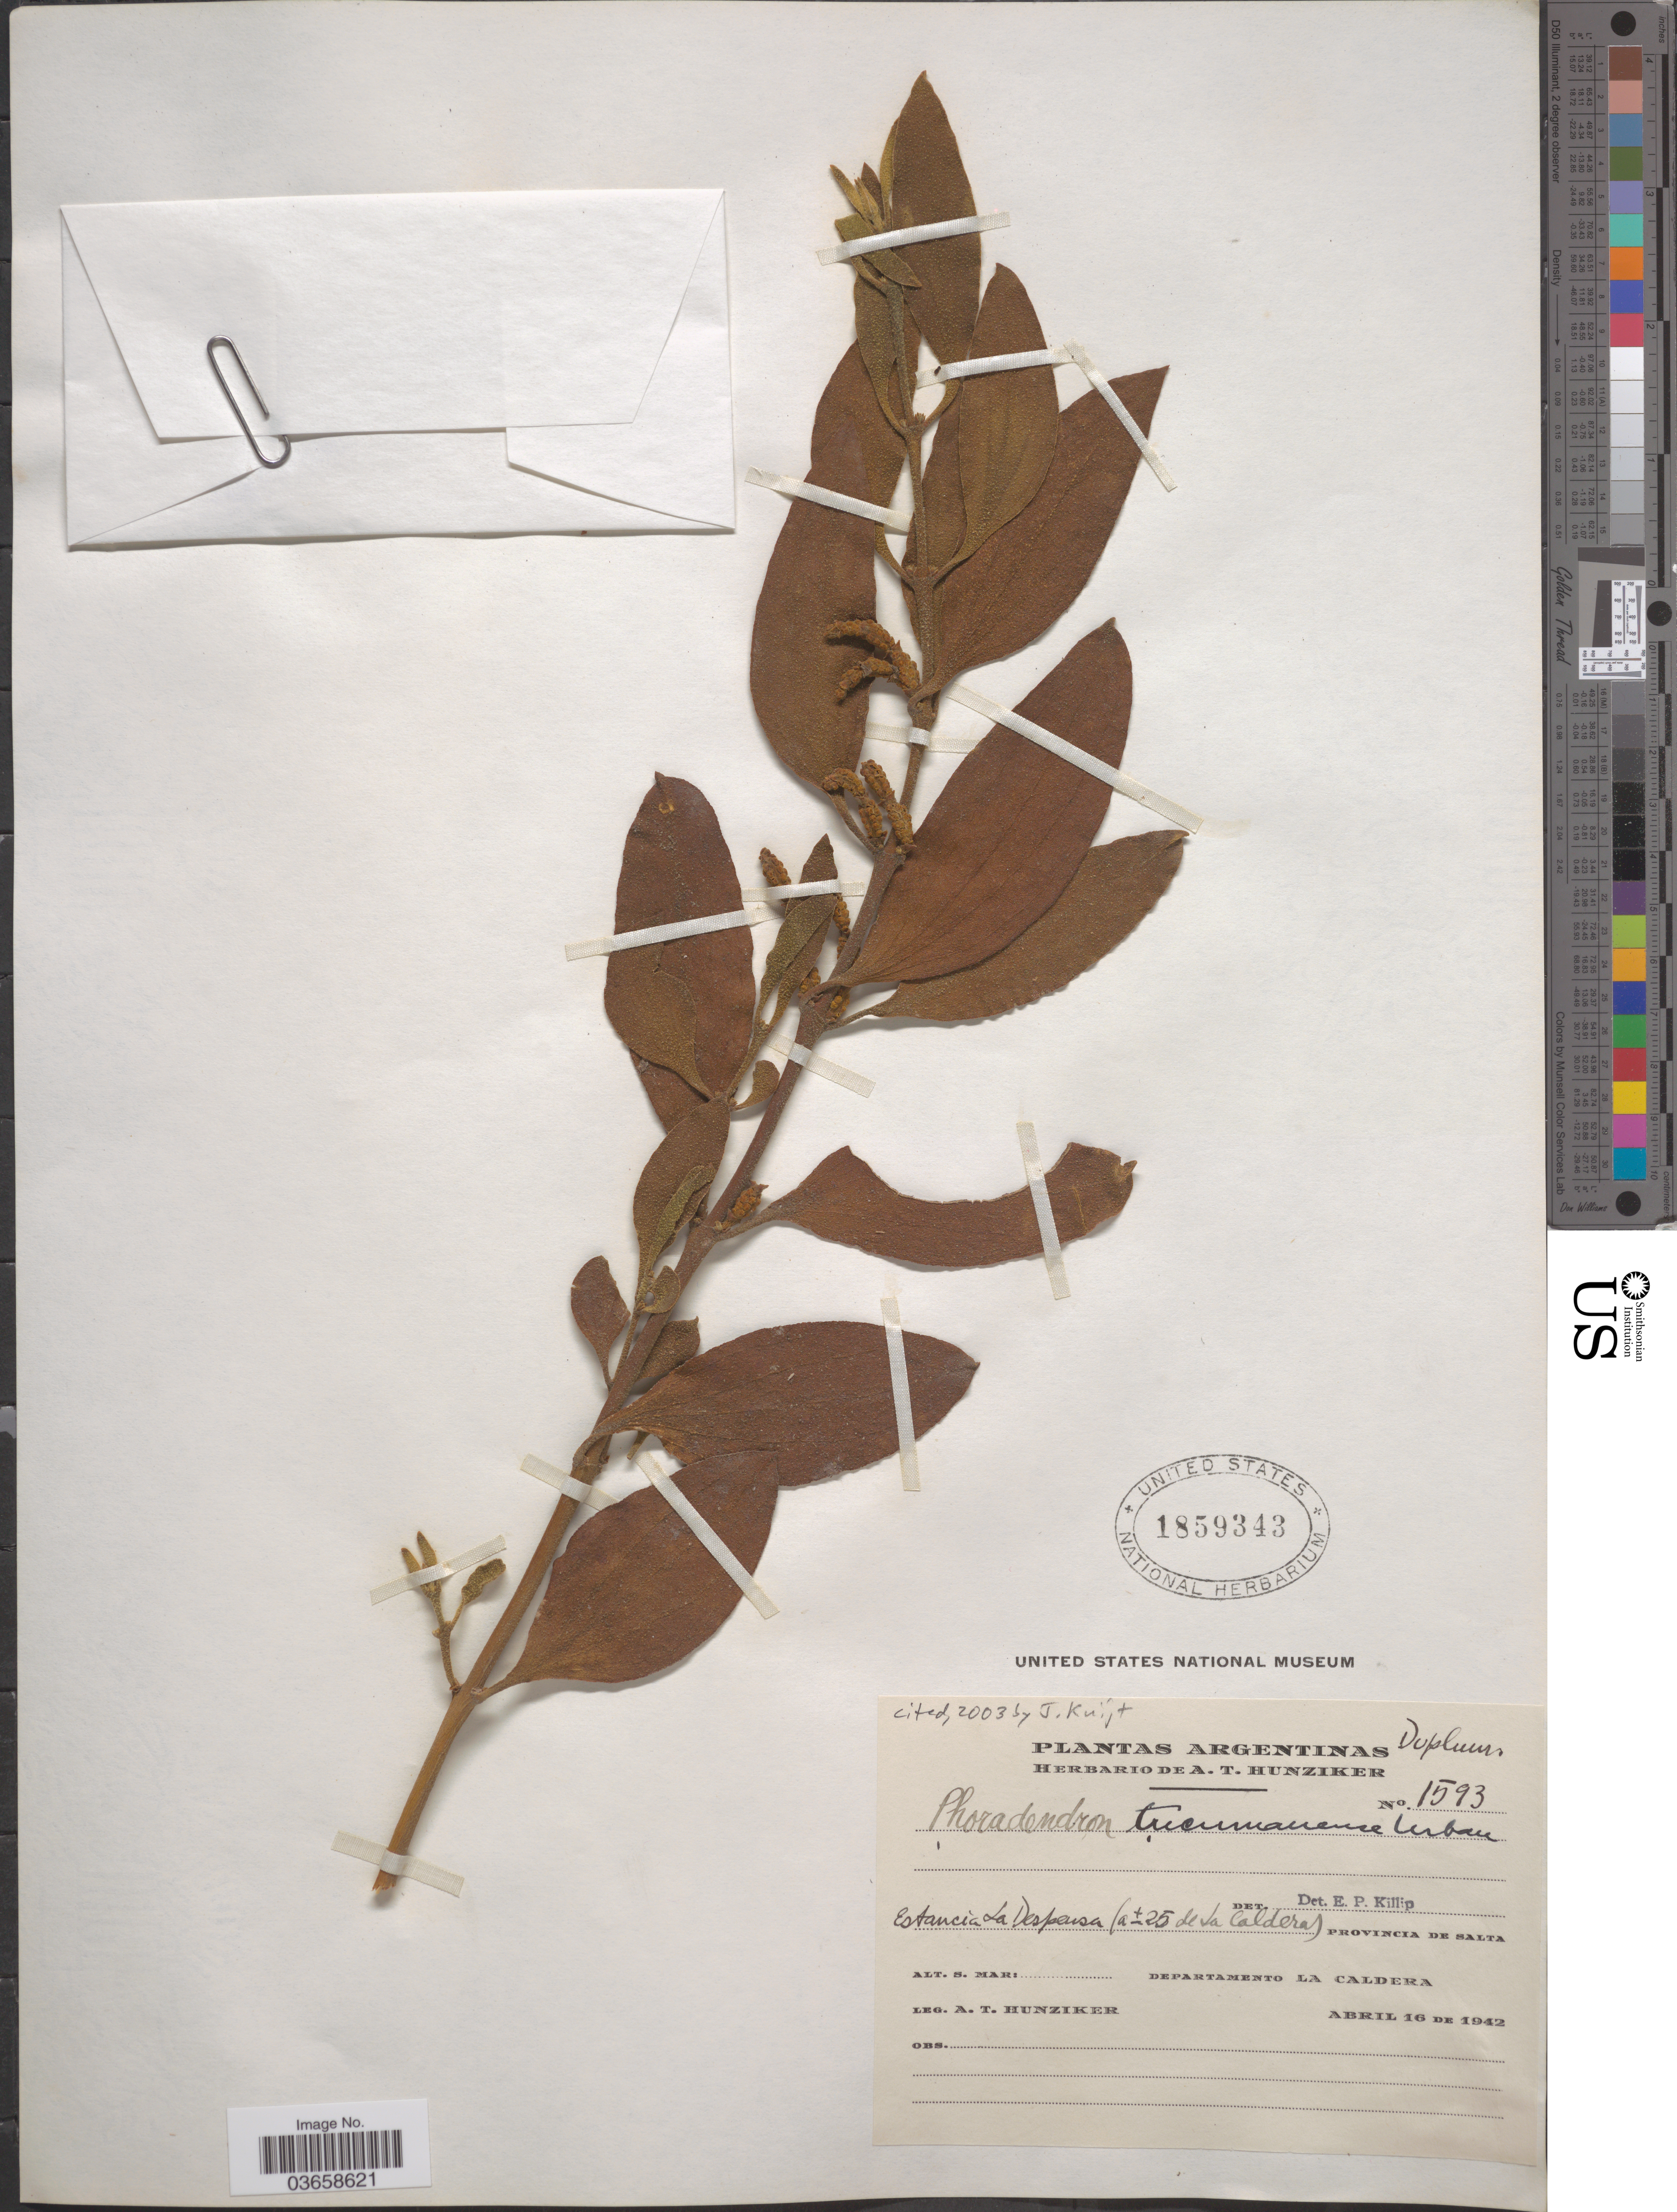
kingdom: Plantae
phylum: Tracheophyta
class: Magnoliopsida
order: Santalales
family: Viscaceae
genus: Phoradendron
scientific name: Phoradendron tucumanense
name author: Urb.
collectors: A. T. Hunziker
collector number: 1593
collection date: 1942-04-16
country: Argentina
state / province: Salta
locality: Estancia La Despensa (a ± 25 de La Caldera). Departamento La Caldera.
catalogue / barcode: US 1859343